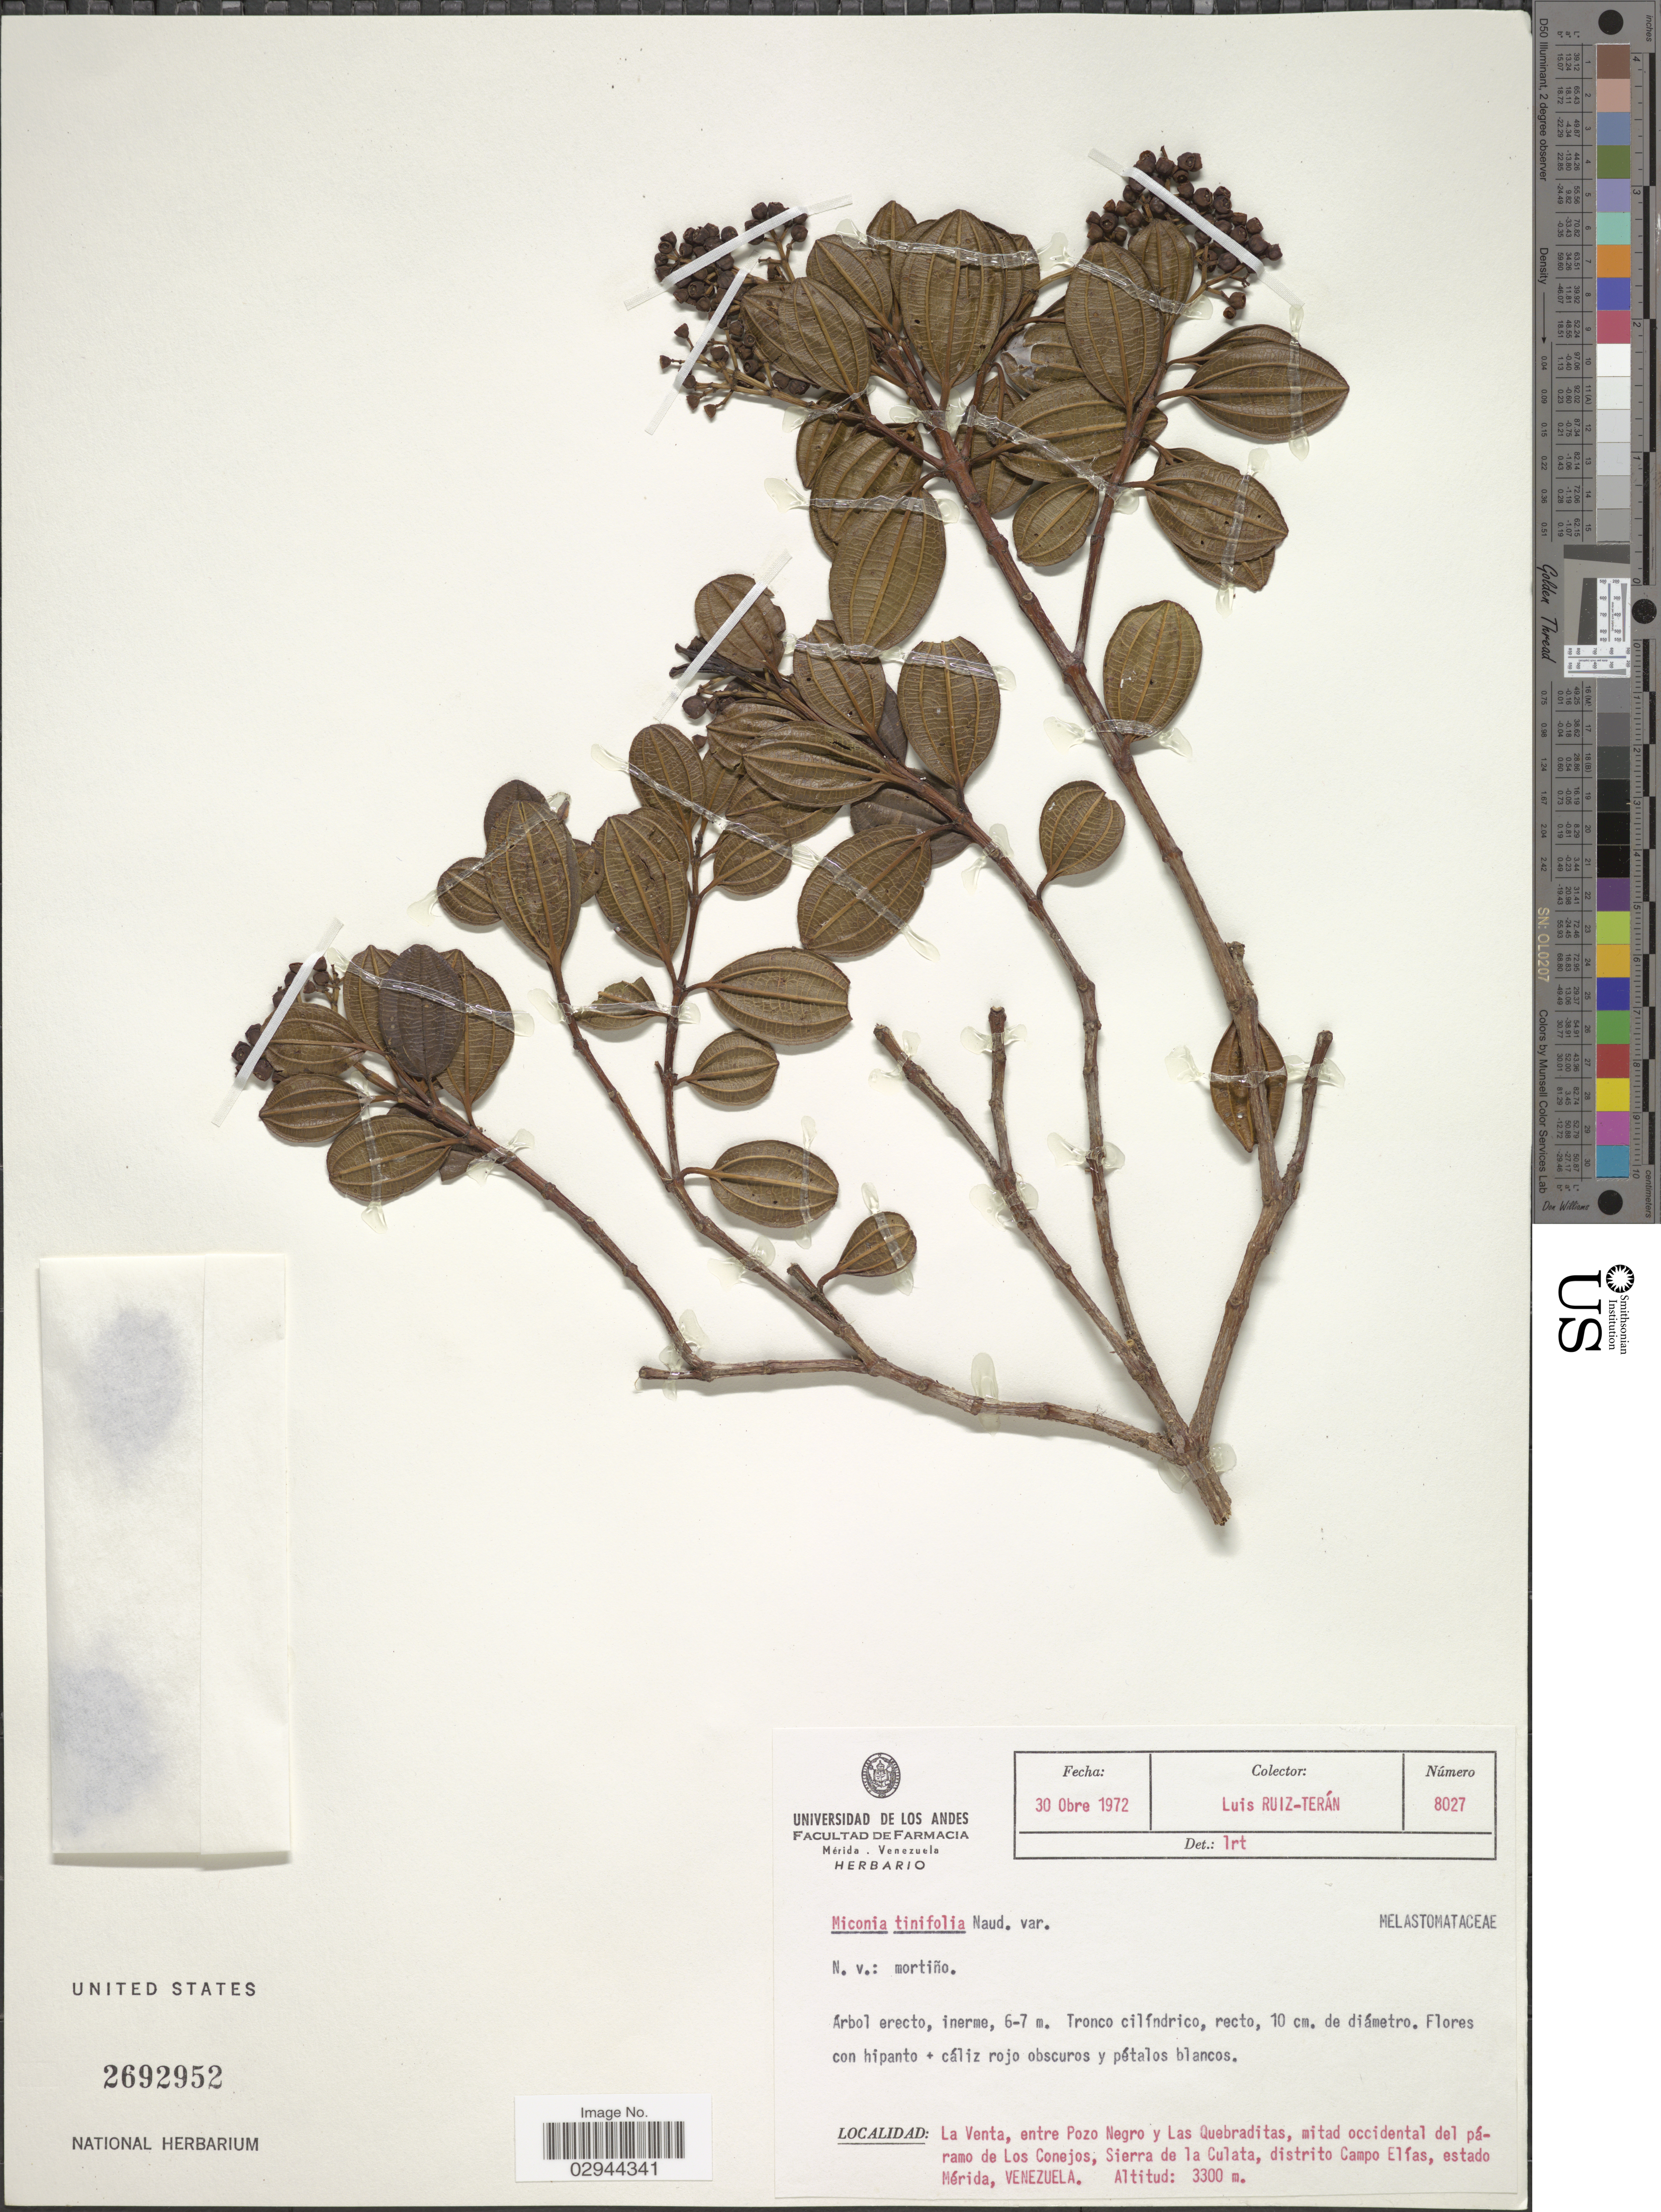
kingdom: Plantae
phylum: Tracheophyta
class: Magnoliopsida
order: Myrtales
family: Melastomataceae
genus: Miconia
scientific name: Miconia tinifolia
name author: Naudin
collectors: L. Teran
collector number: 8027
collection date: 1972-10-30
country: Venezuela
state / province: Mérida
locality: La Venta, entre Pozo Negro y Las Quebraditas, mitad occidental del páramo de Los Conejos, Sierra de la Culata, distrito Campo Elías.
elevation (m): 3300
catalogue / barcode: US 2692952